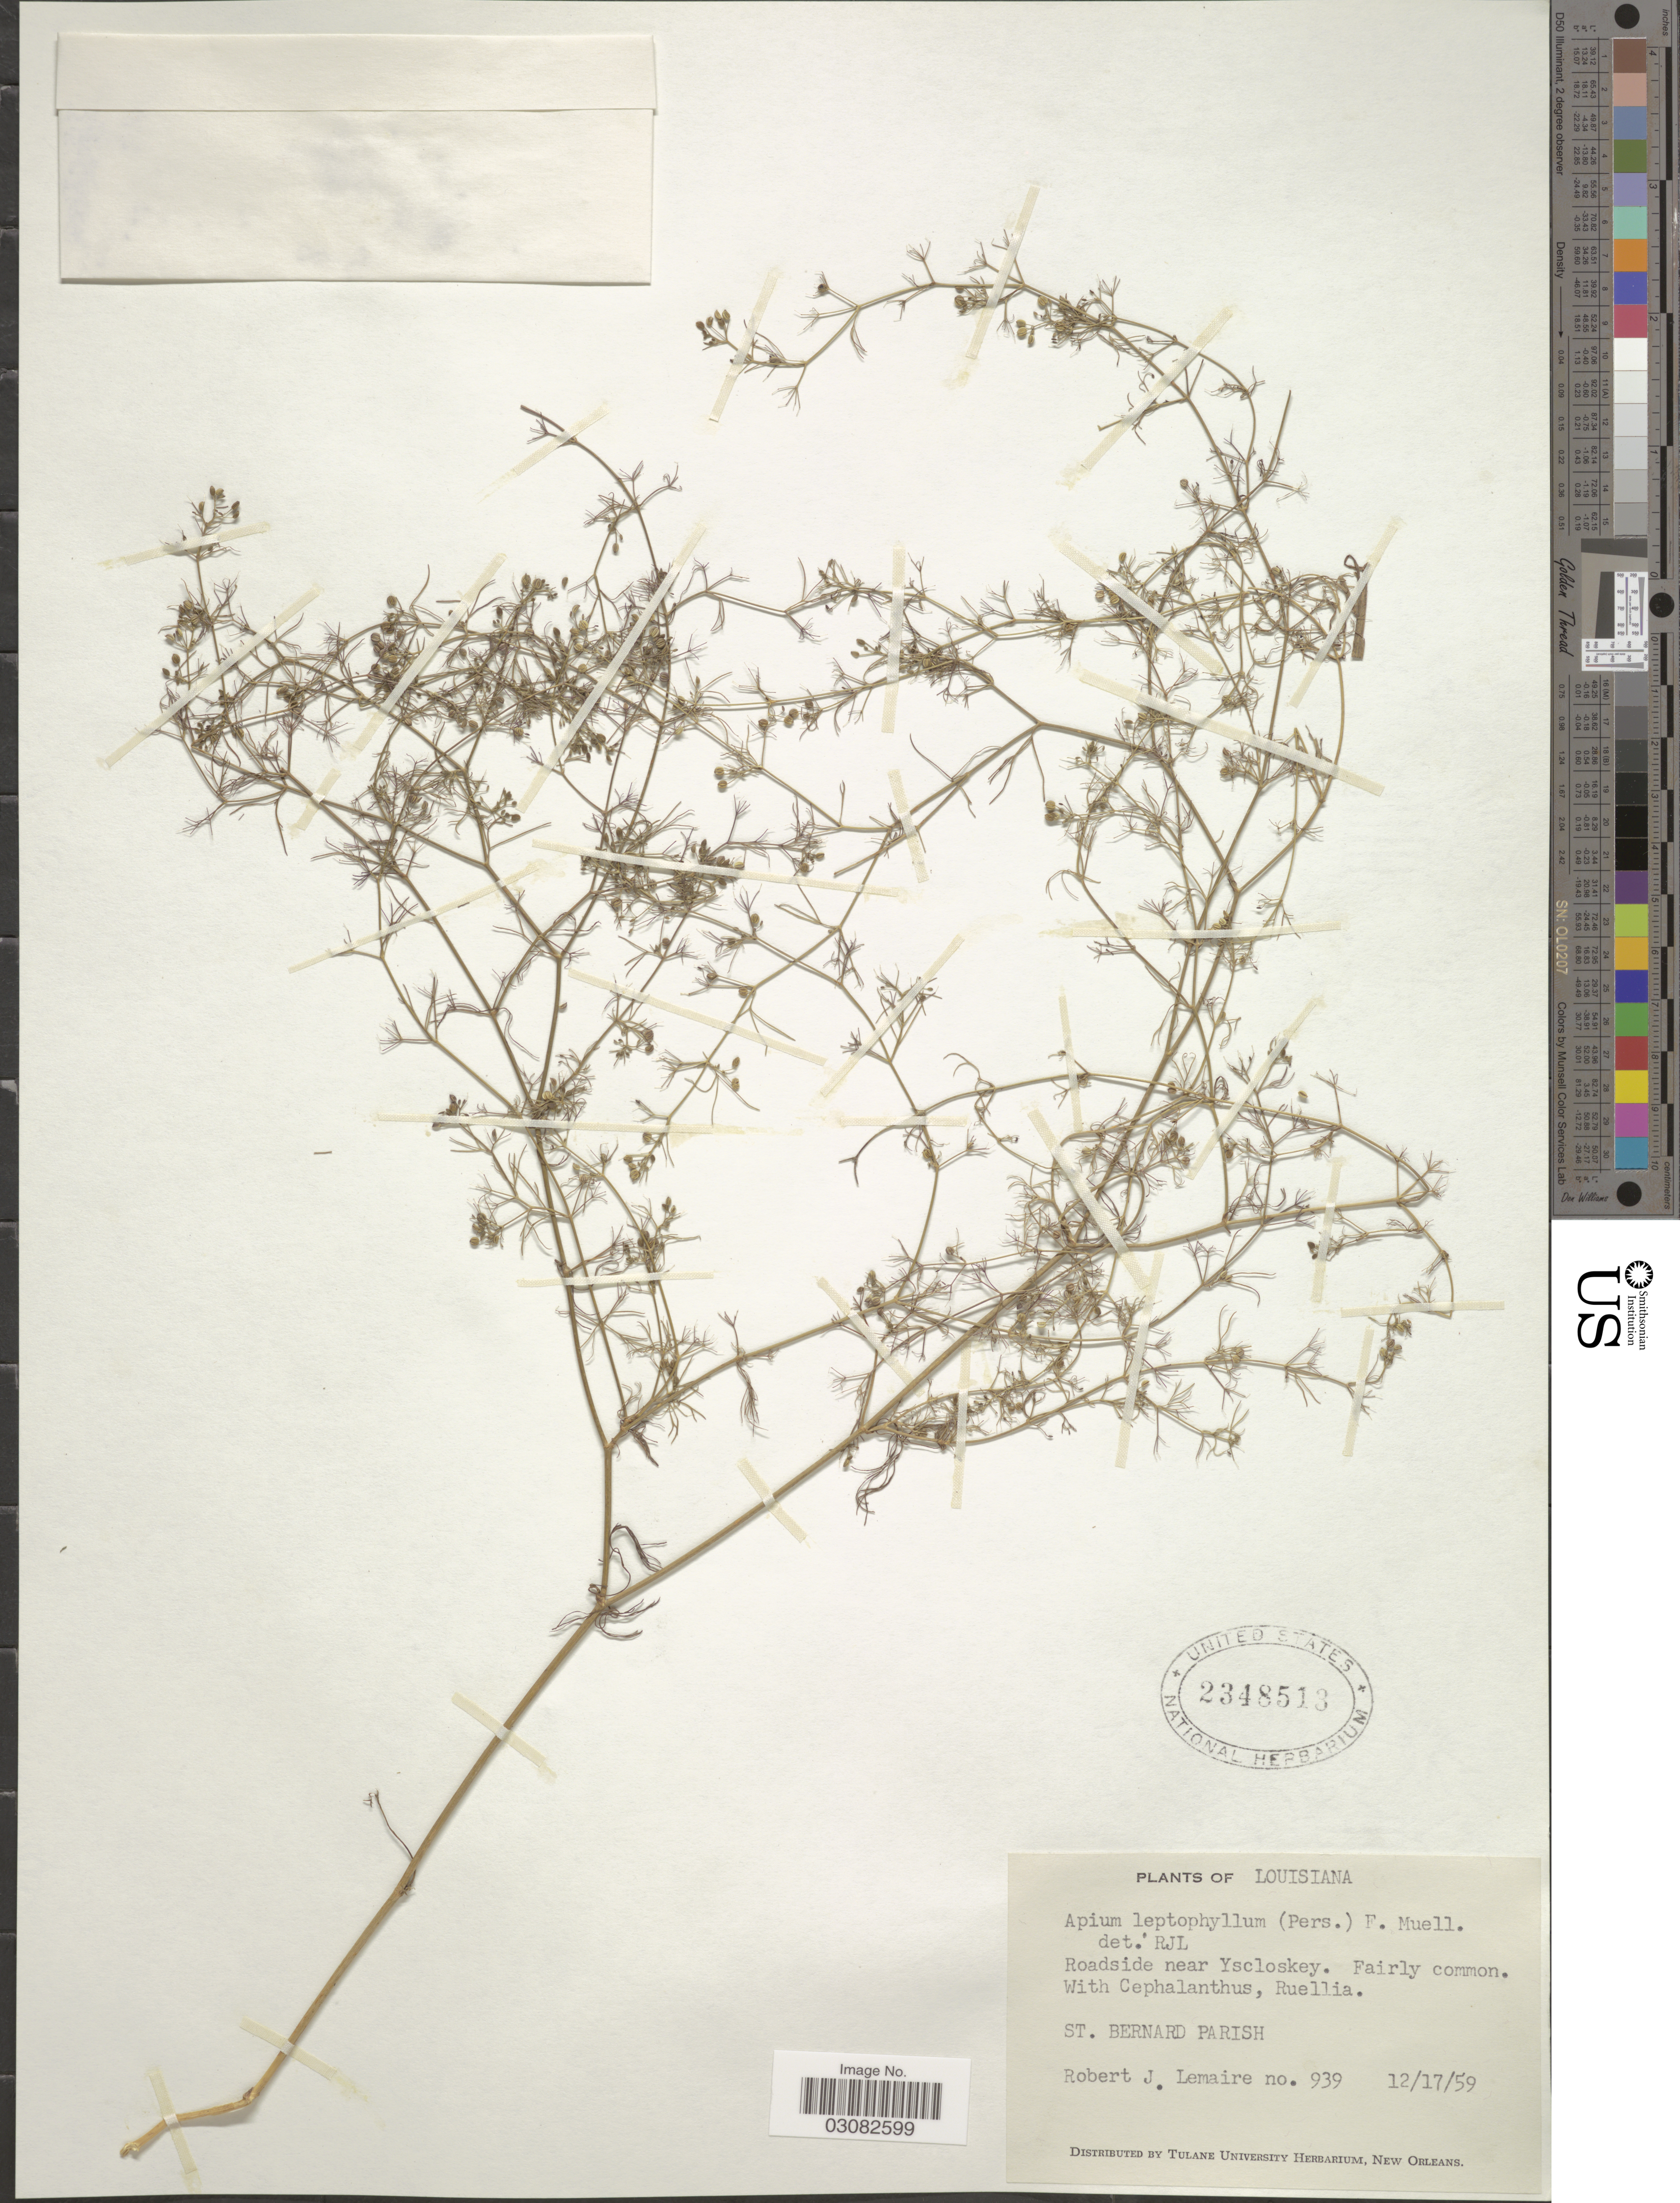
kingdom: Plantae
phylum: Tracheophyta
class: Magnoliopsida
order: Apiales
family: Apiaceae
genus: Apium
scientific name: Apium ammi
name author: (Jacq.) Urb.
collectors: R. J. Lemaire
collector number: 939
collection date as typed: Transcribed d/m/y: 17/12/59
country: United States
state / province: Louisiana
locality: Roadside near Yscloskey. St. Bernard Parish.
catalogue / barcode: US 2348513